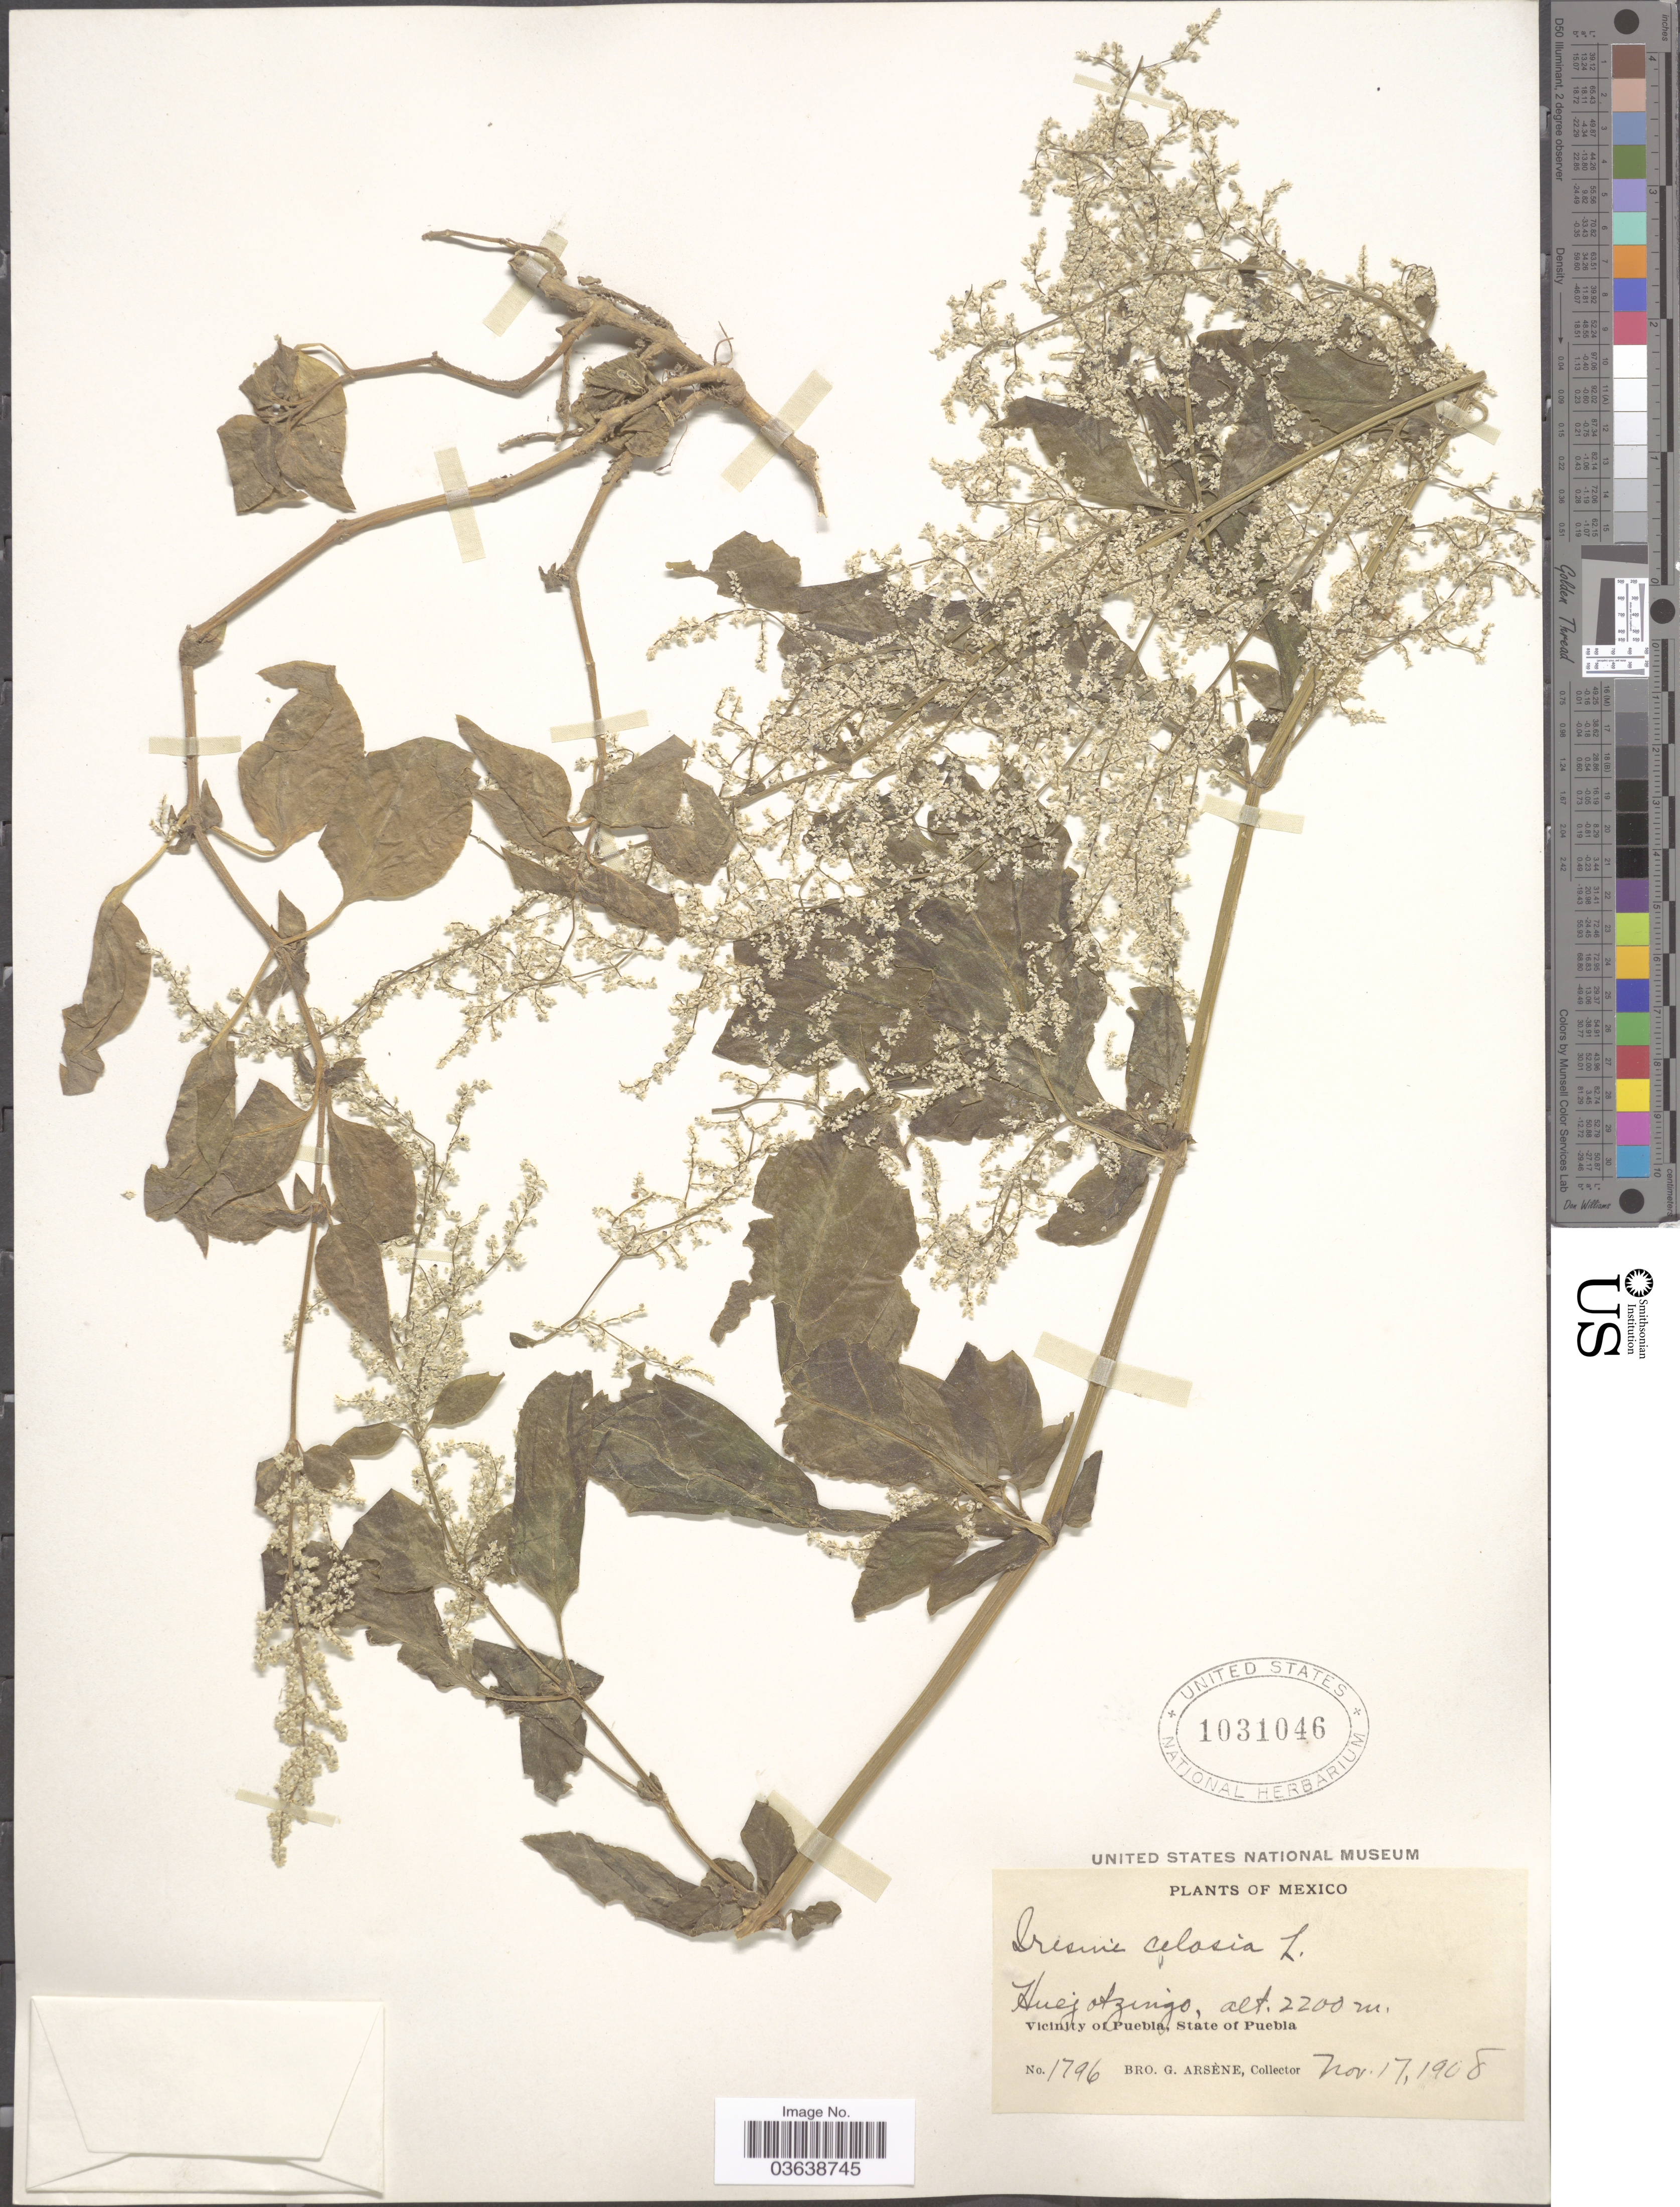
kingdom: Plantae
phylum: Tracheophyta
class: Magnoliopsida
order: Caryophyllales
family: Amaranthaceae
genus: Iresine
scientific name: Iresine celosia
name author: L.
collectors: Bro. G. Arsène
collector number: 1796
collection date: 1908-11-17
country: Mexico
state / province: Puebla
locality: Huejotzingo. Vicinity of Puebla.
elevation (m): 2200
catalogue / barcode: US 1031046